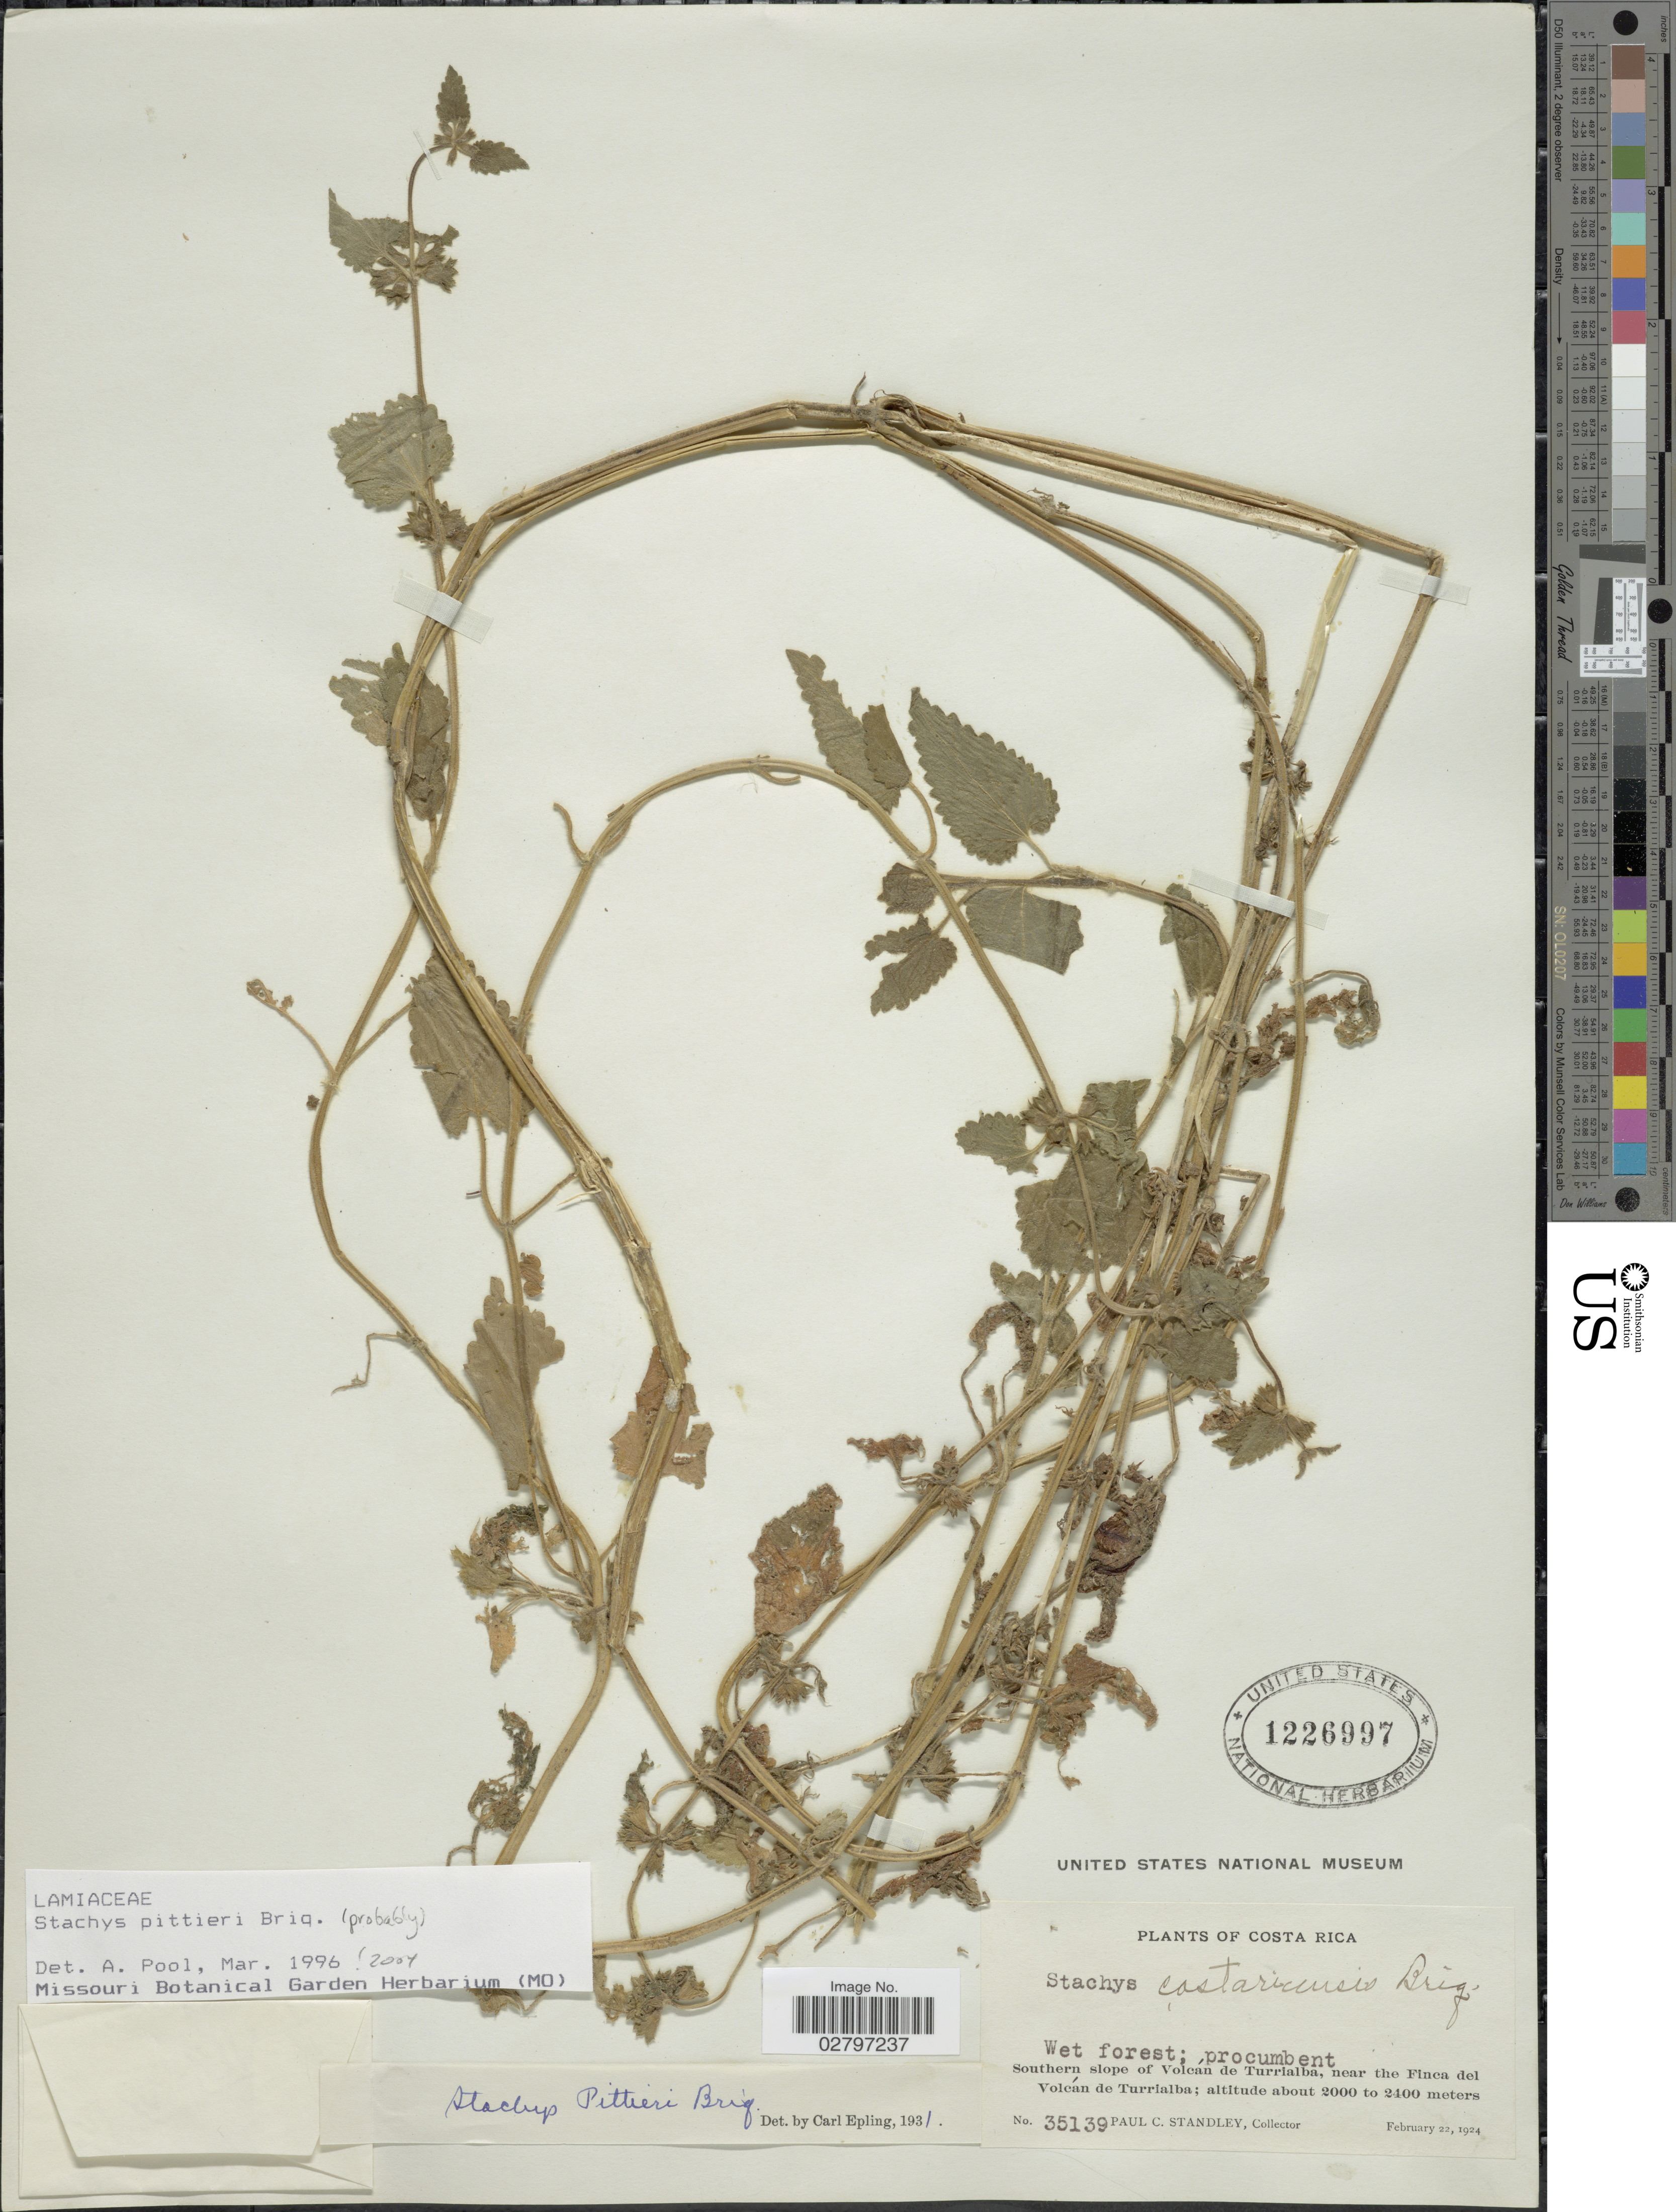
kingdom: Plantae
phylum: Tracheophyta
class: Magnoliopsida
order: Lamiales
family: Lamiaceae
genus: Stachys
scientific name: Stachys pittieri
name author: Briq.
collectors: P. C. Standley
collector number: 35139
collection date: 1924-02-22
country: Costa Rica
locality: Southern slope of Volcán de Turrialba, near the Finca del Volcán de Turrialba.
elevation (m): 2000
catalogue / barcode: US 1226997